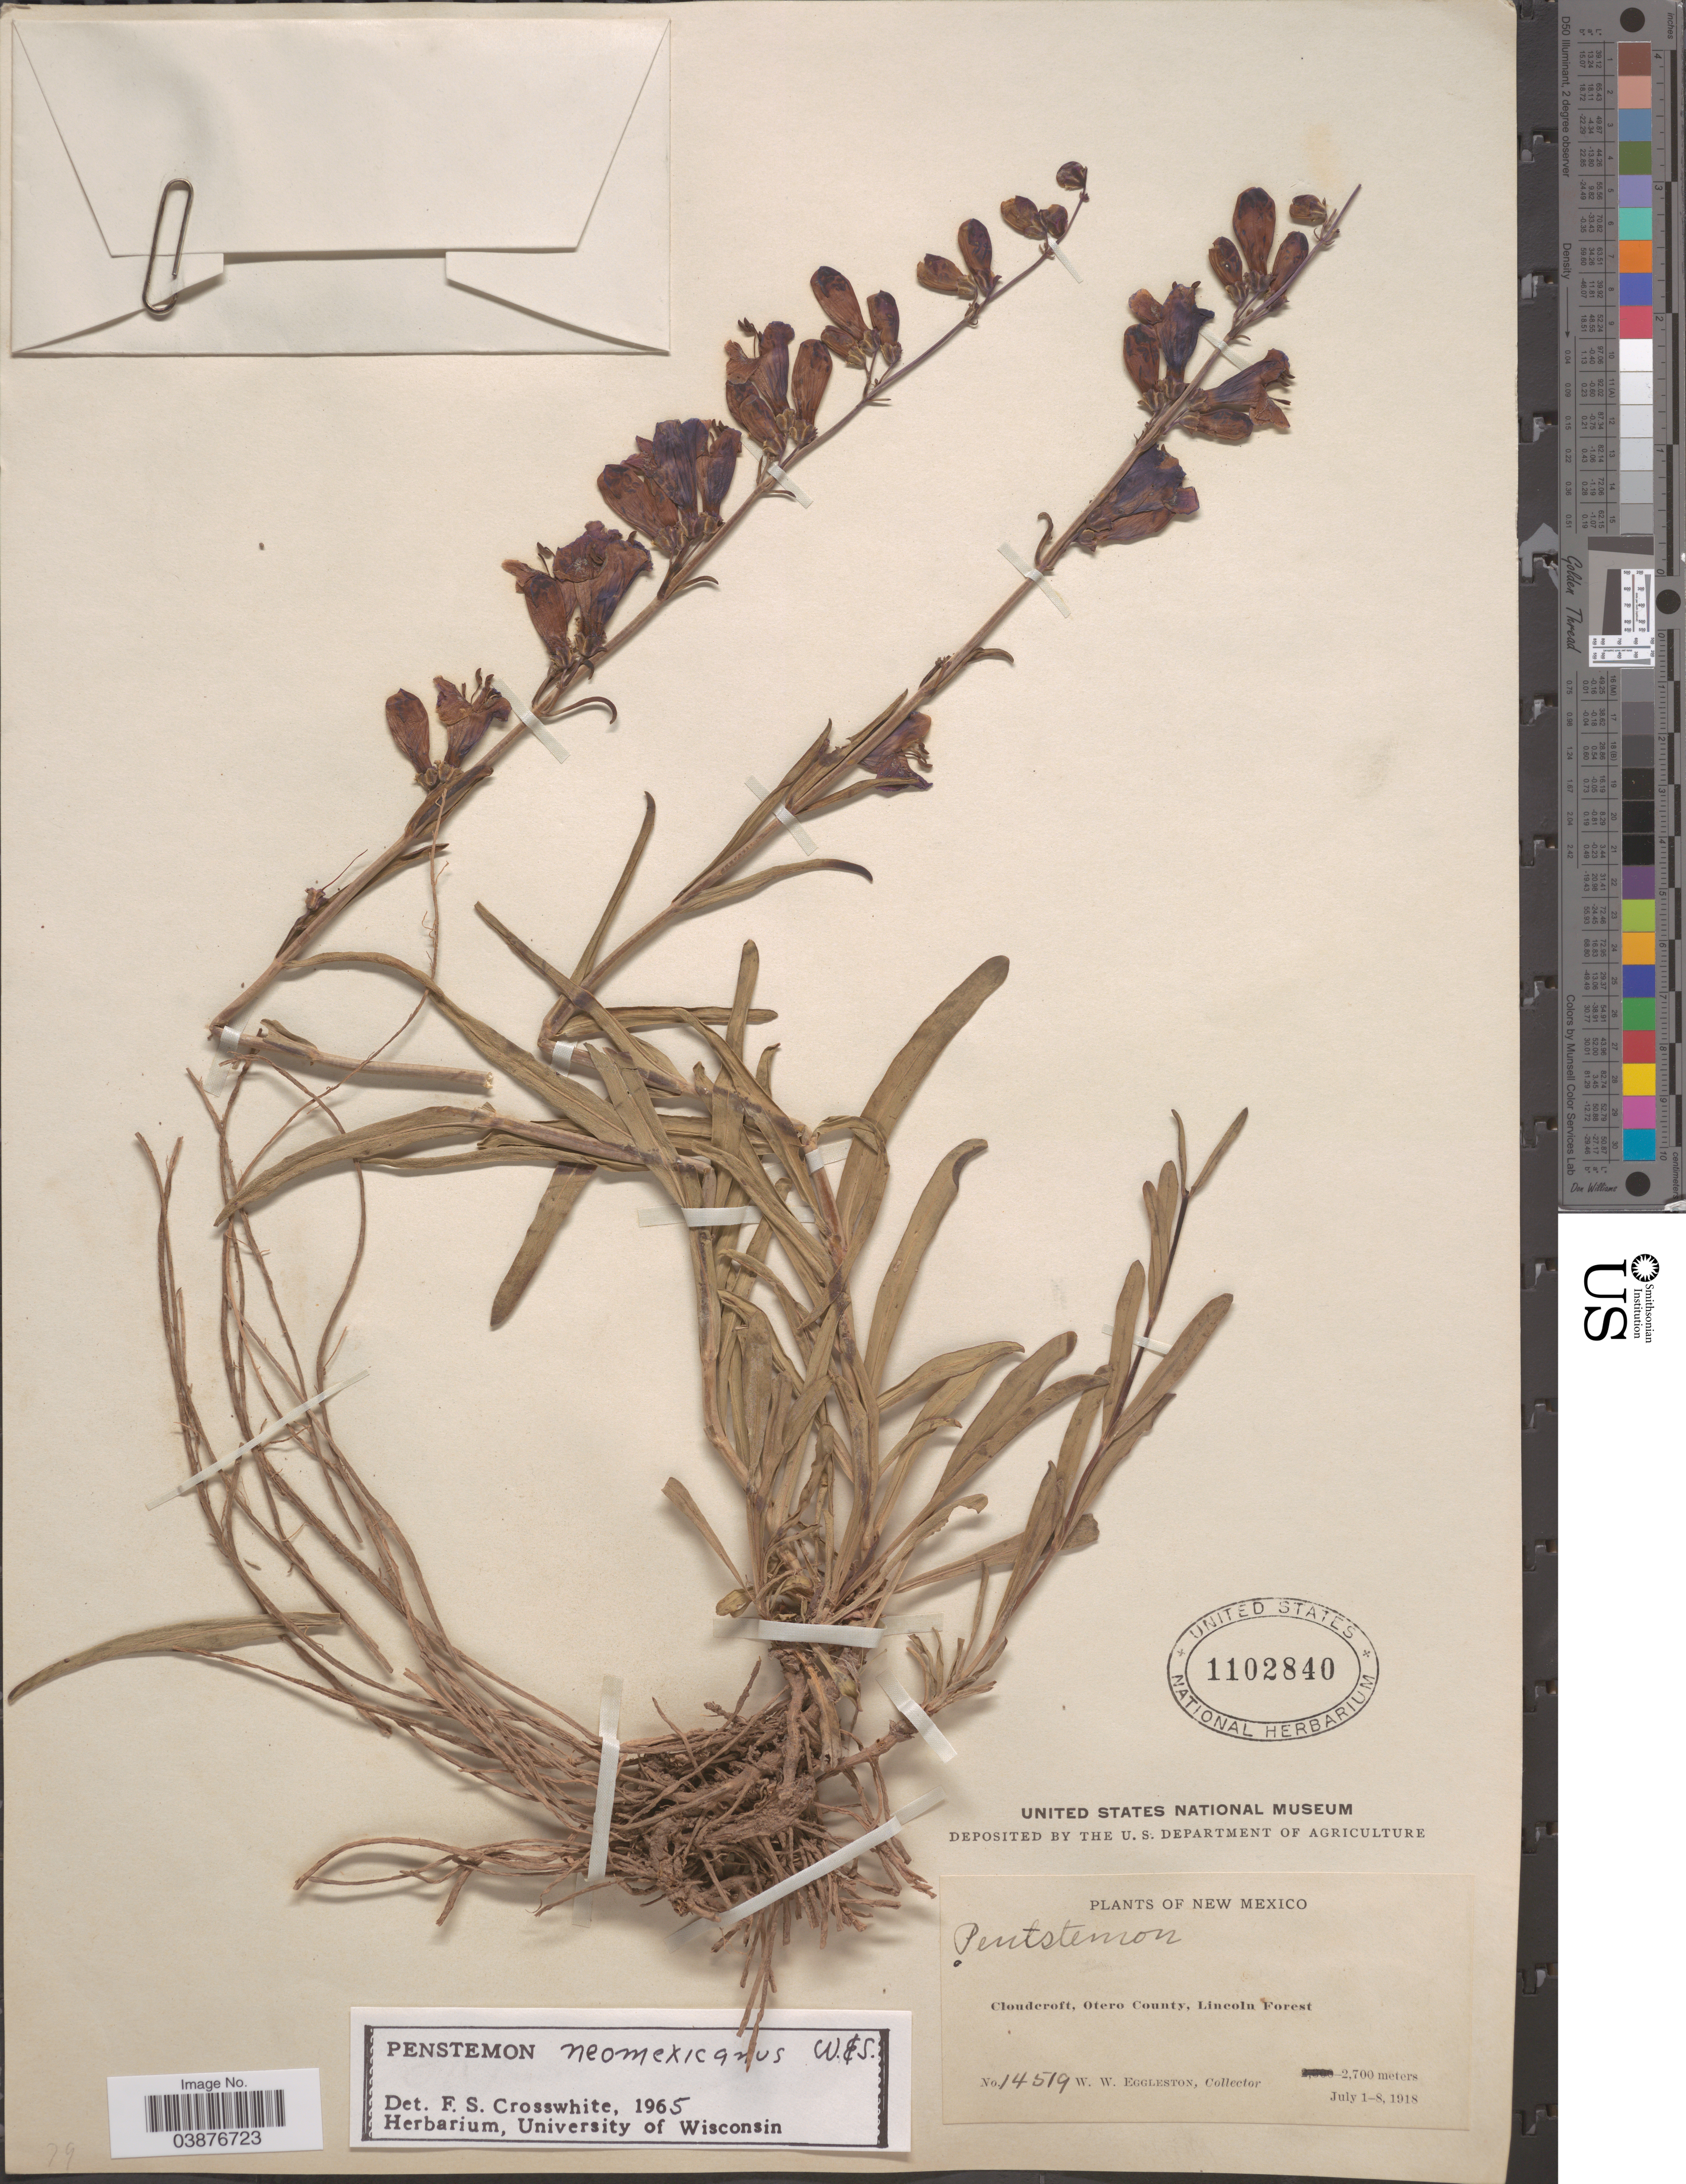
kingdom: Plantae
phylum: Tracheophyta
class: Magnoliopsida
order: Lamiales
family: Plantaginaceae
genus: Penstemon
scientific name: Penstemon neomexicanus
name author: Wooton & Standl.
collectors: W. W. Eggleston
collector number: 14519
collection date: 1918-07-01/1918-07-08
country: United States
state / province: New Mexico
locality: Cloudcroft, Otero County, Lincoln Forest.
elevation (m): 2700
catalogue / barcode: US 1102840